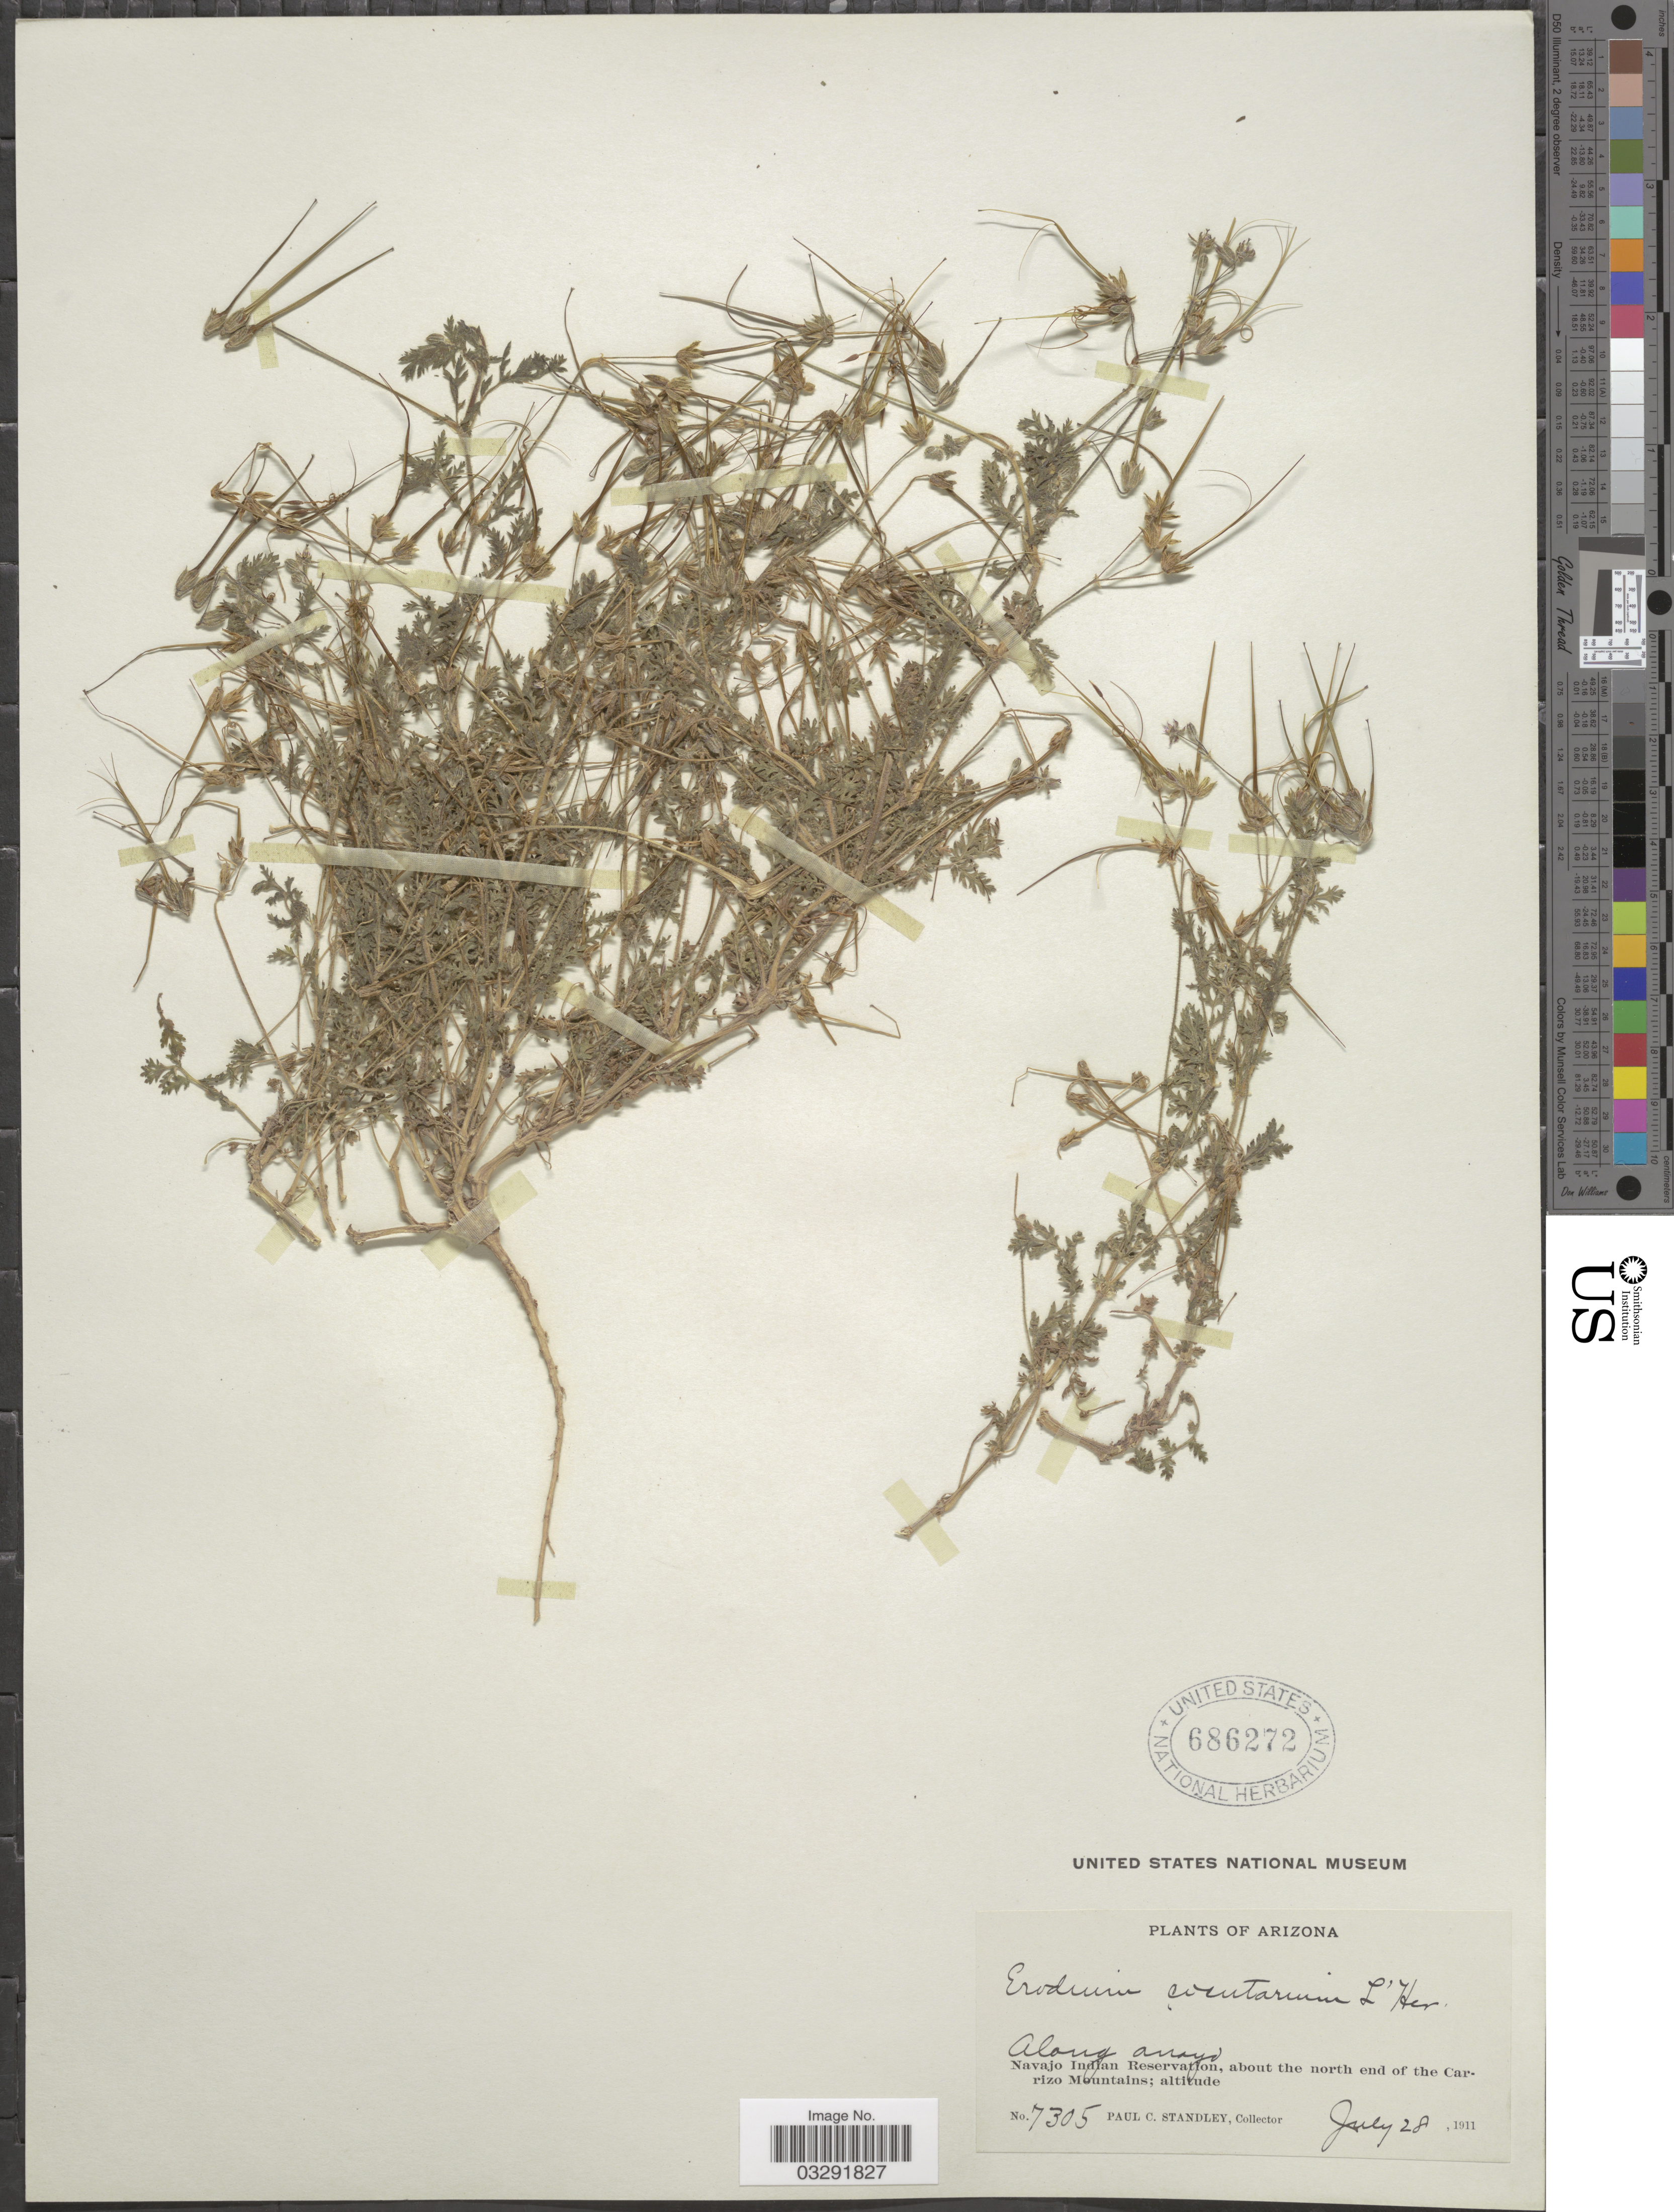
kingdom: Plantae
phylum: Tracheophyta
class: Magnoliopsida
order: Geraniales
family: Geraniaceae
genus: Erodium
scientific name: Erodium cicutarium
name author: (L.) L'Hér.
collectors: P. C. Standley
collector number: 7305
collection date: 1911-07-28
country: United States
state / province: Arizona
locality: Along arroyo. Navajo Indian Reservation, about the north end of the Carrizo Mountains.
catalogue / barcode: US 686272